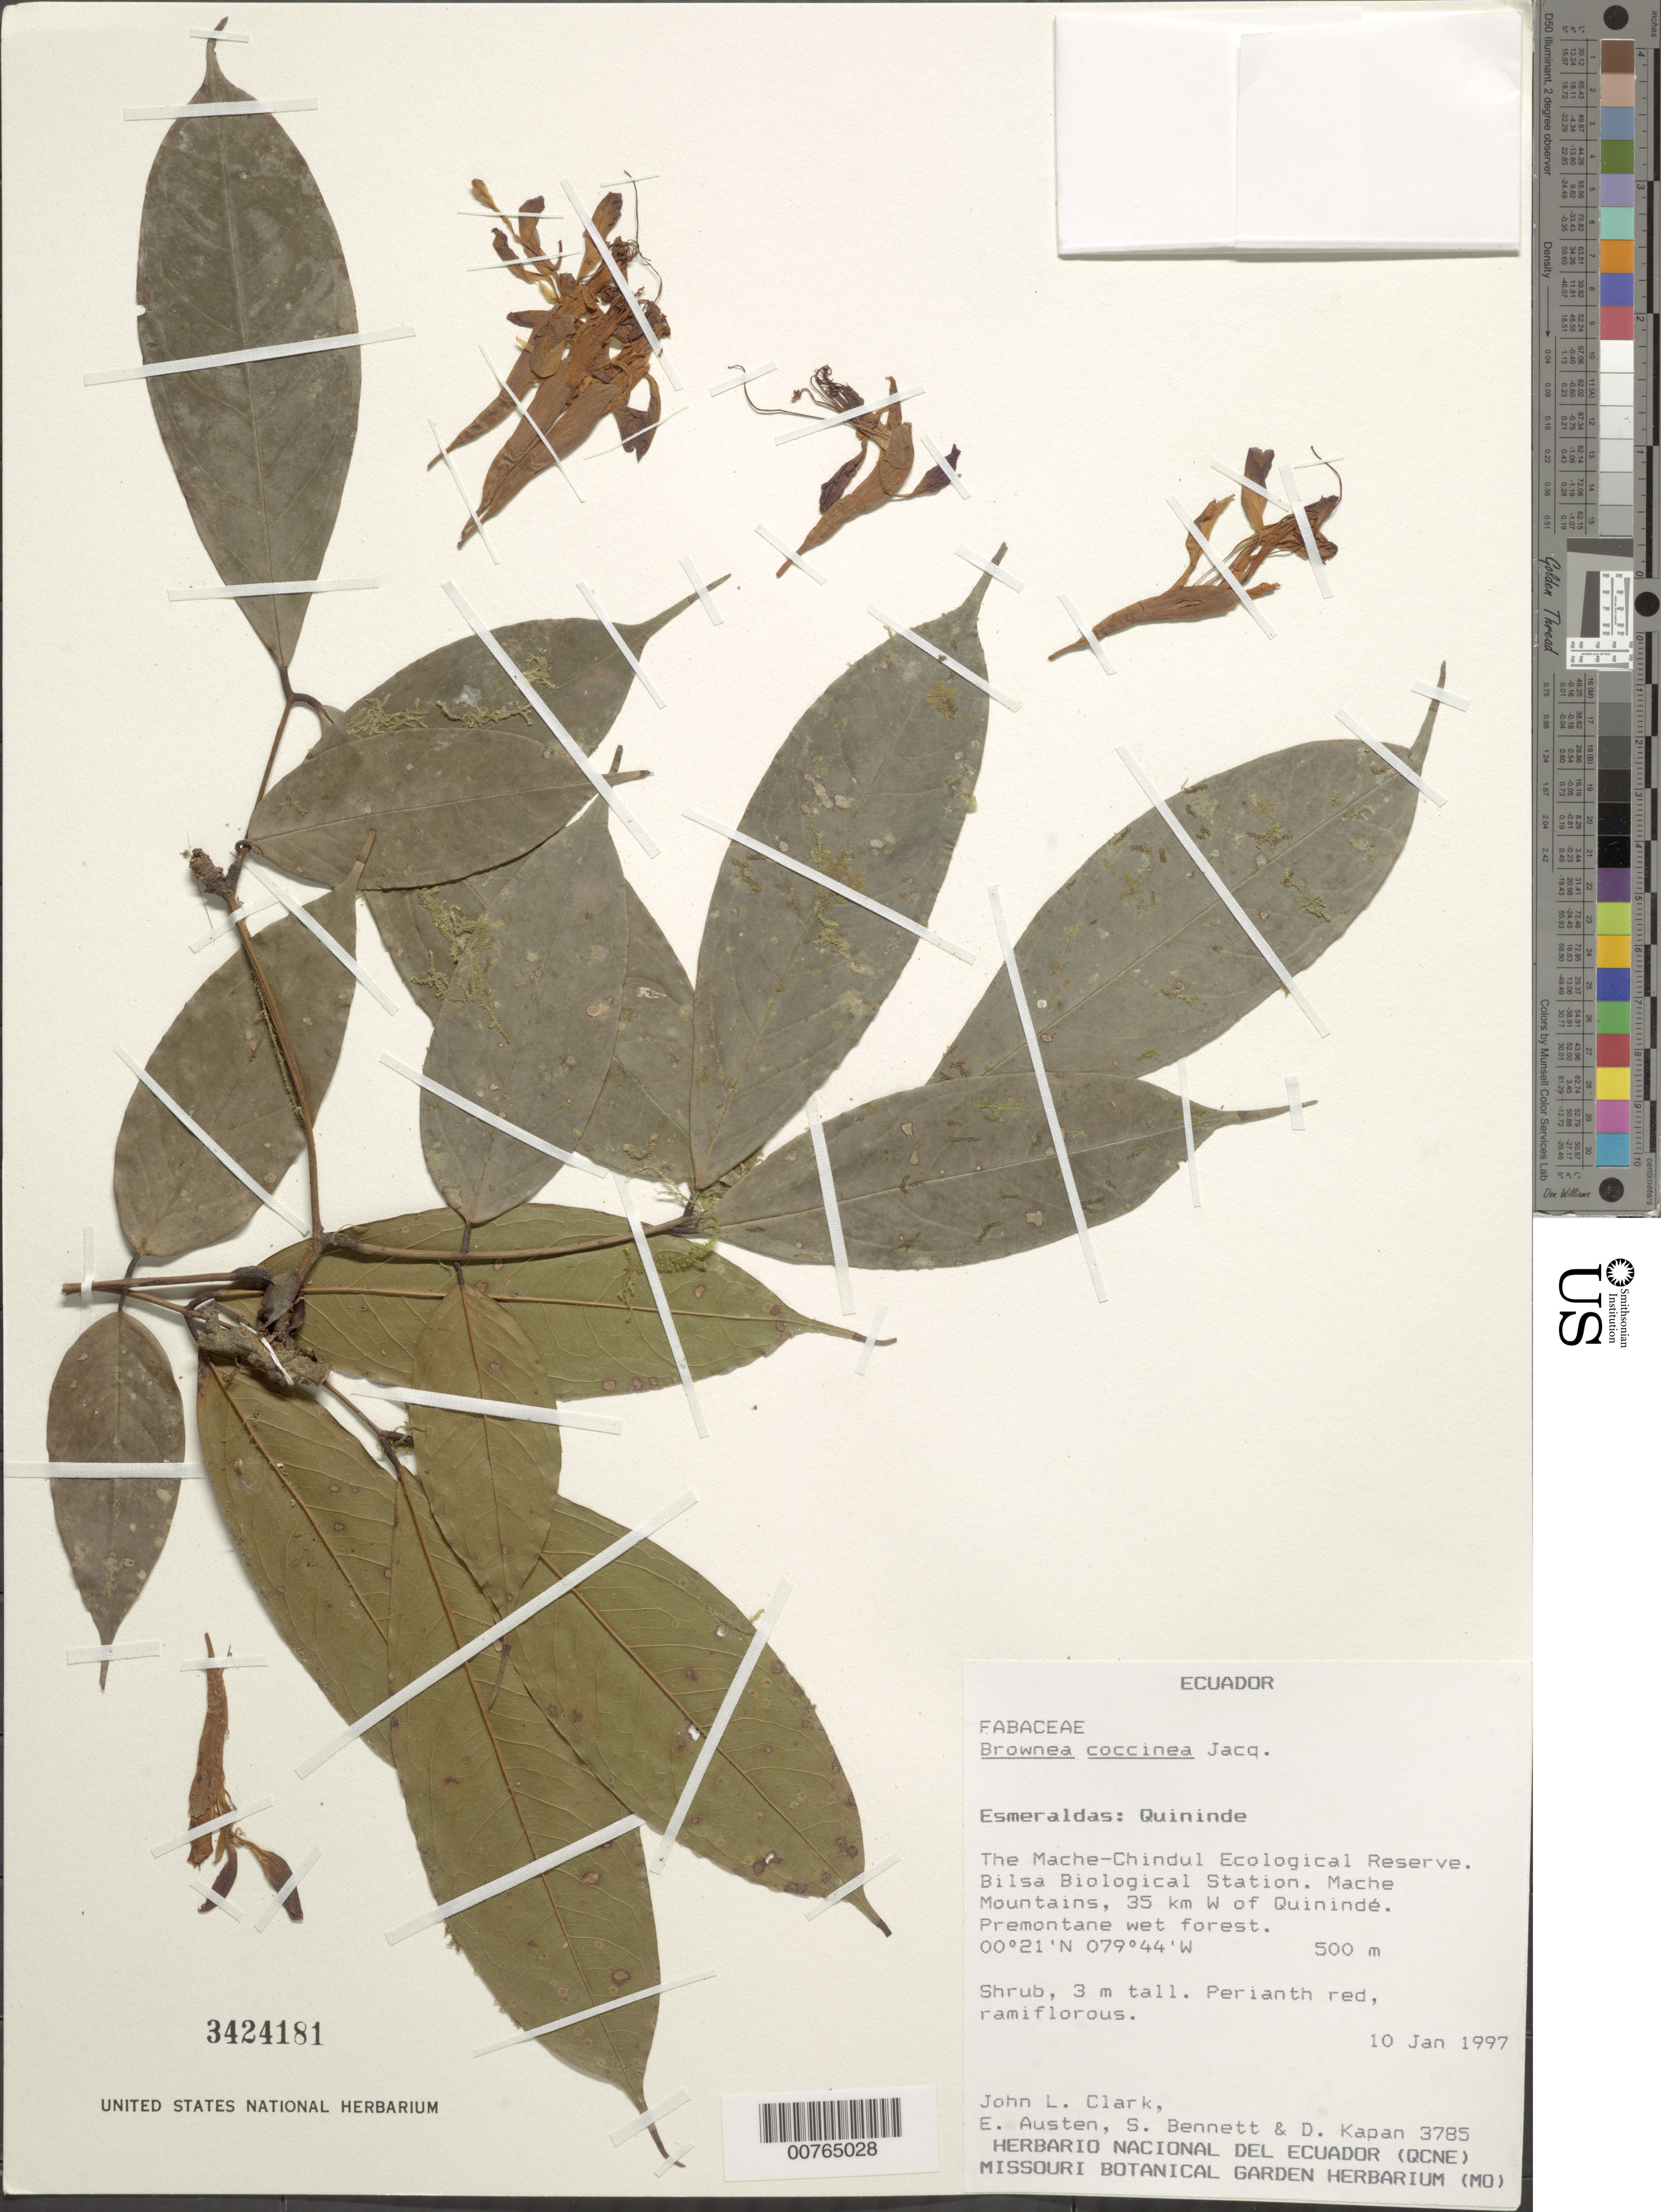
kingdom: Plantae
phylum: Tracheophyta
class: Magnoliopsida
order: Fabales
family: Fabaceae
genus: Brownea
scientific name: Brownea coccinea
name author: Jacq.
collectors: J. L. Clark, E. Austen, S. Bennett & D. Kapan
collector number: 3785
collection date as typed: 01 Jan 1997 to 10 Jan 1997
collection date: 1997-01-01/1997-01-10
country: Ecuador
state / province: Esmeraldas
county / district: Quinindé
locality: Quininde Canton, the Mache-Chindul Ecological Reserve, Bilsa Biological Station, W of Quininde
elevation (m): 500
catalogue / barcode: US 3424181